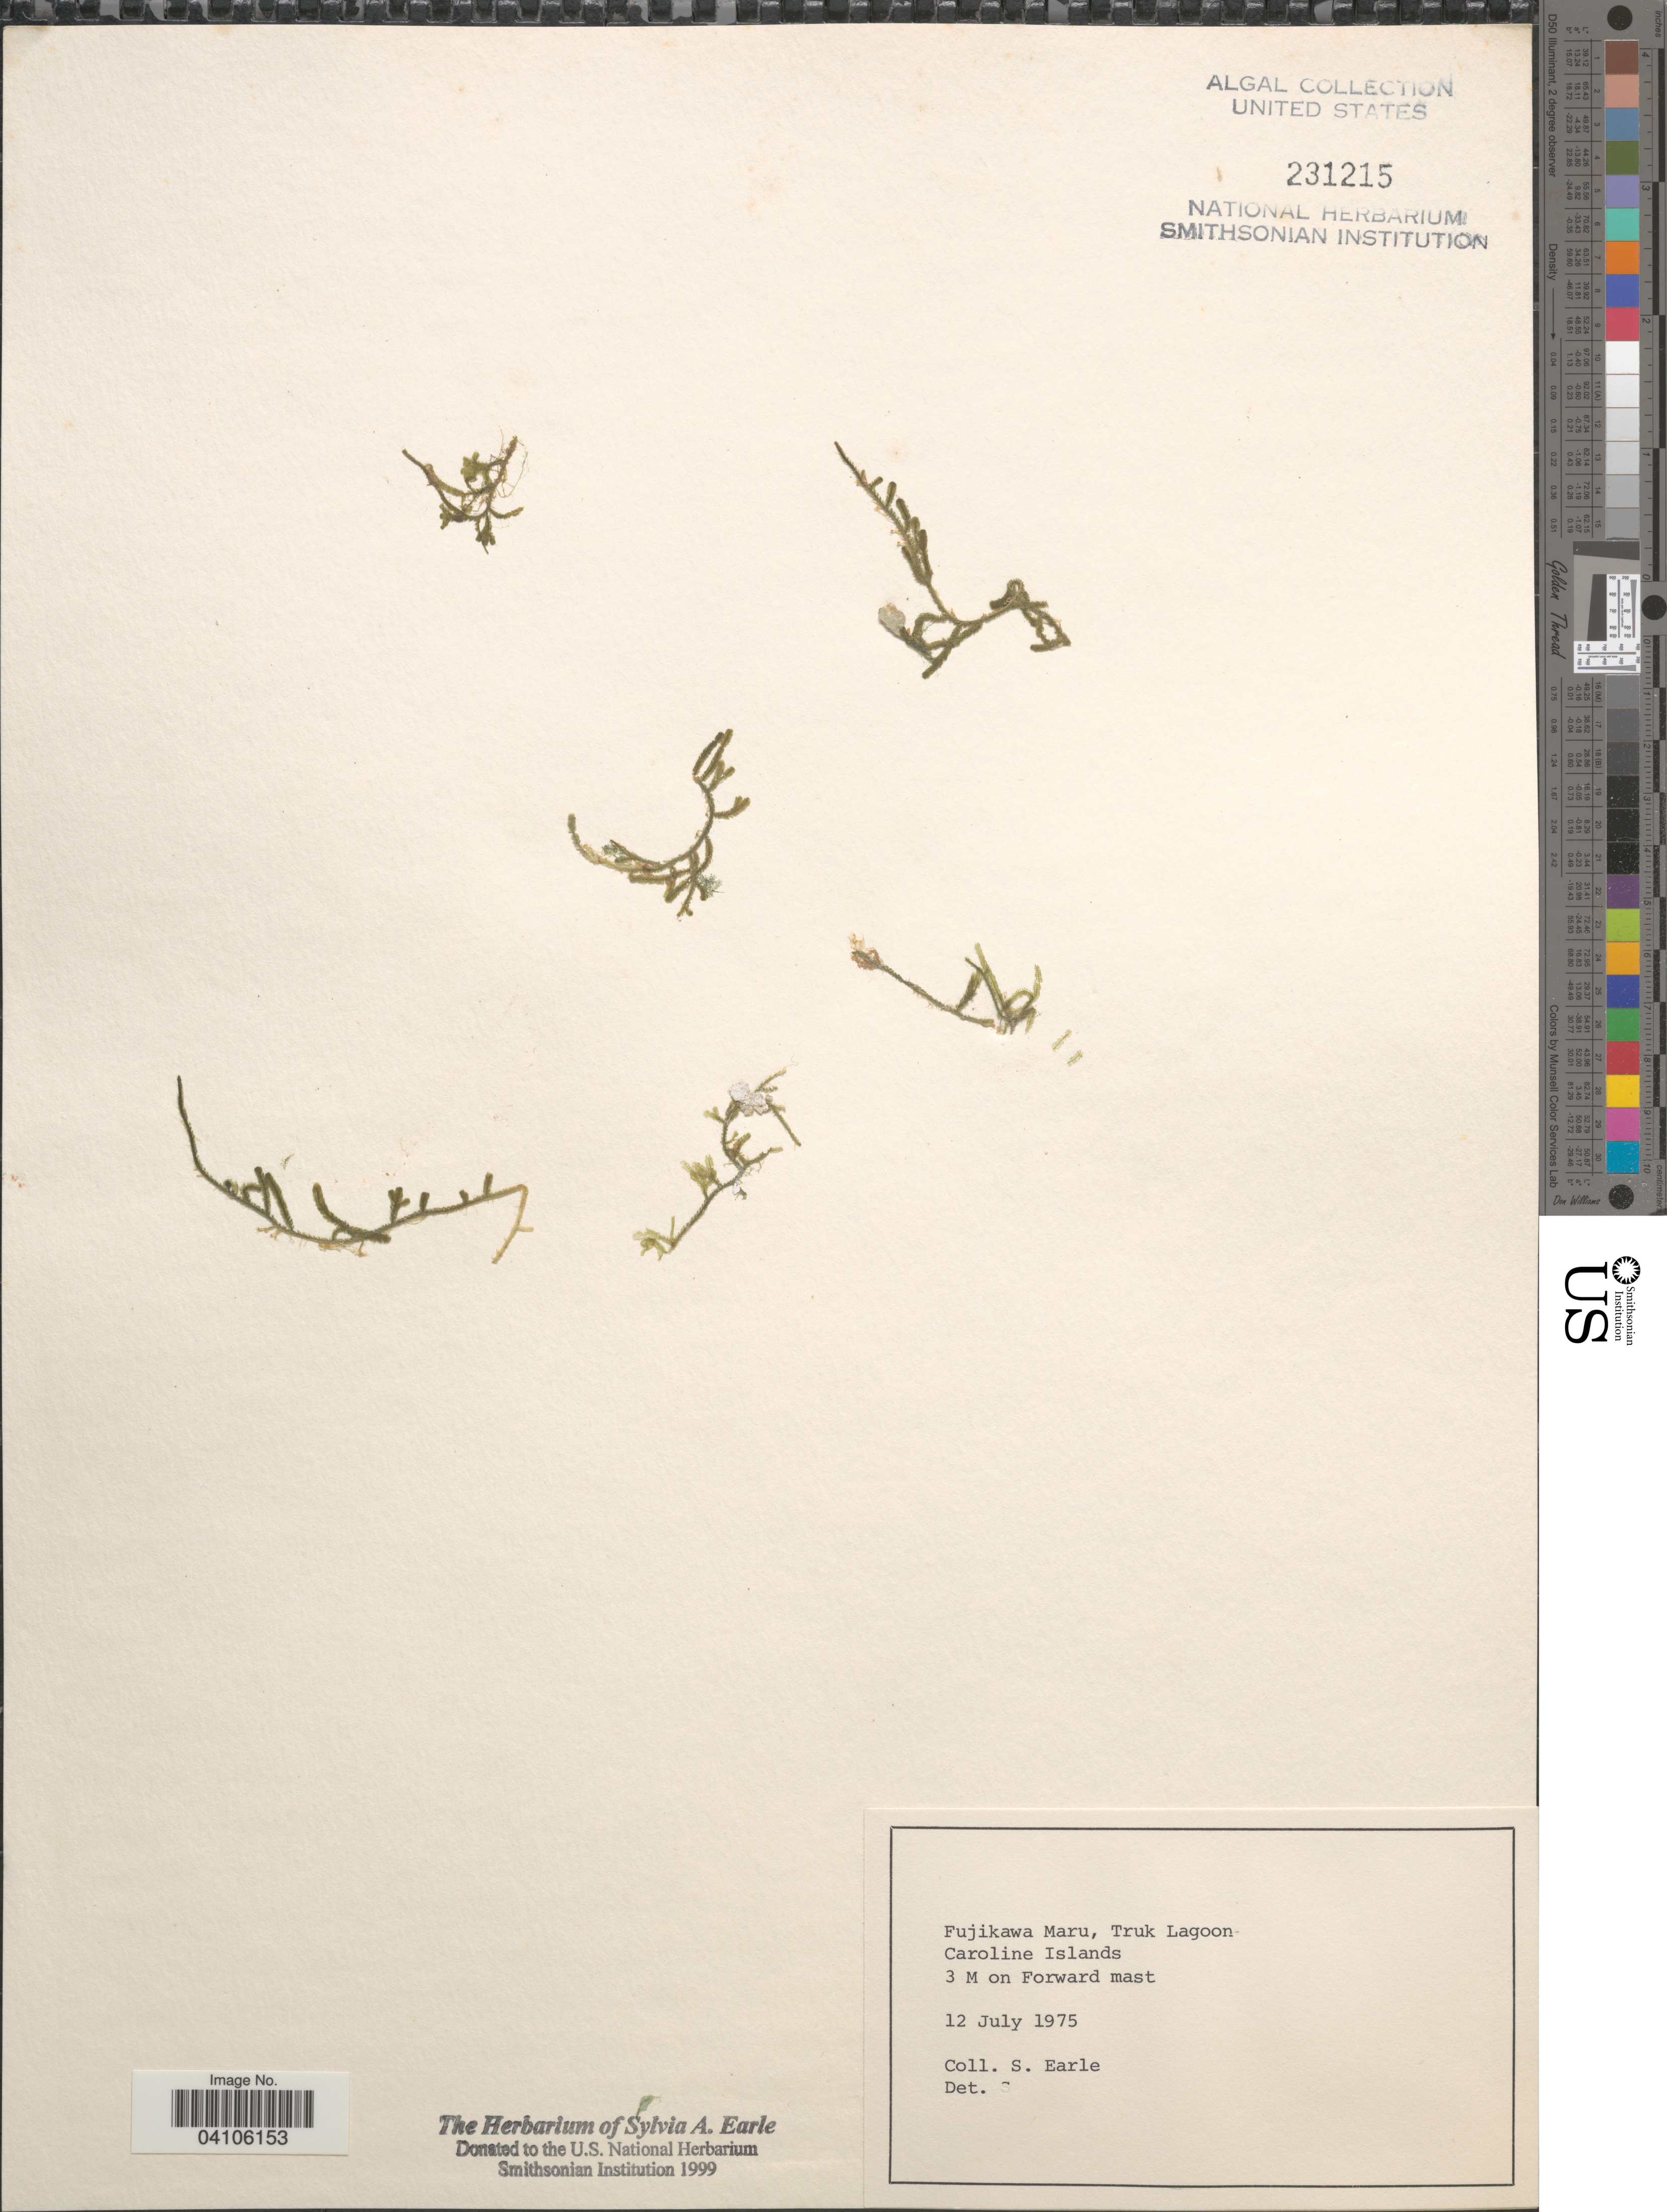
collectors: S. A. Earle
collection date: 1975-07-12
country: Micronesia, Federated States of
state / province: Truk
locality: Fujikawa Maru, Truk Lagoon. Caroline Islands. On Forward mast.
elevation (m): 5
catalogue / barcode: US 231215